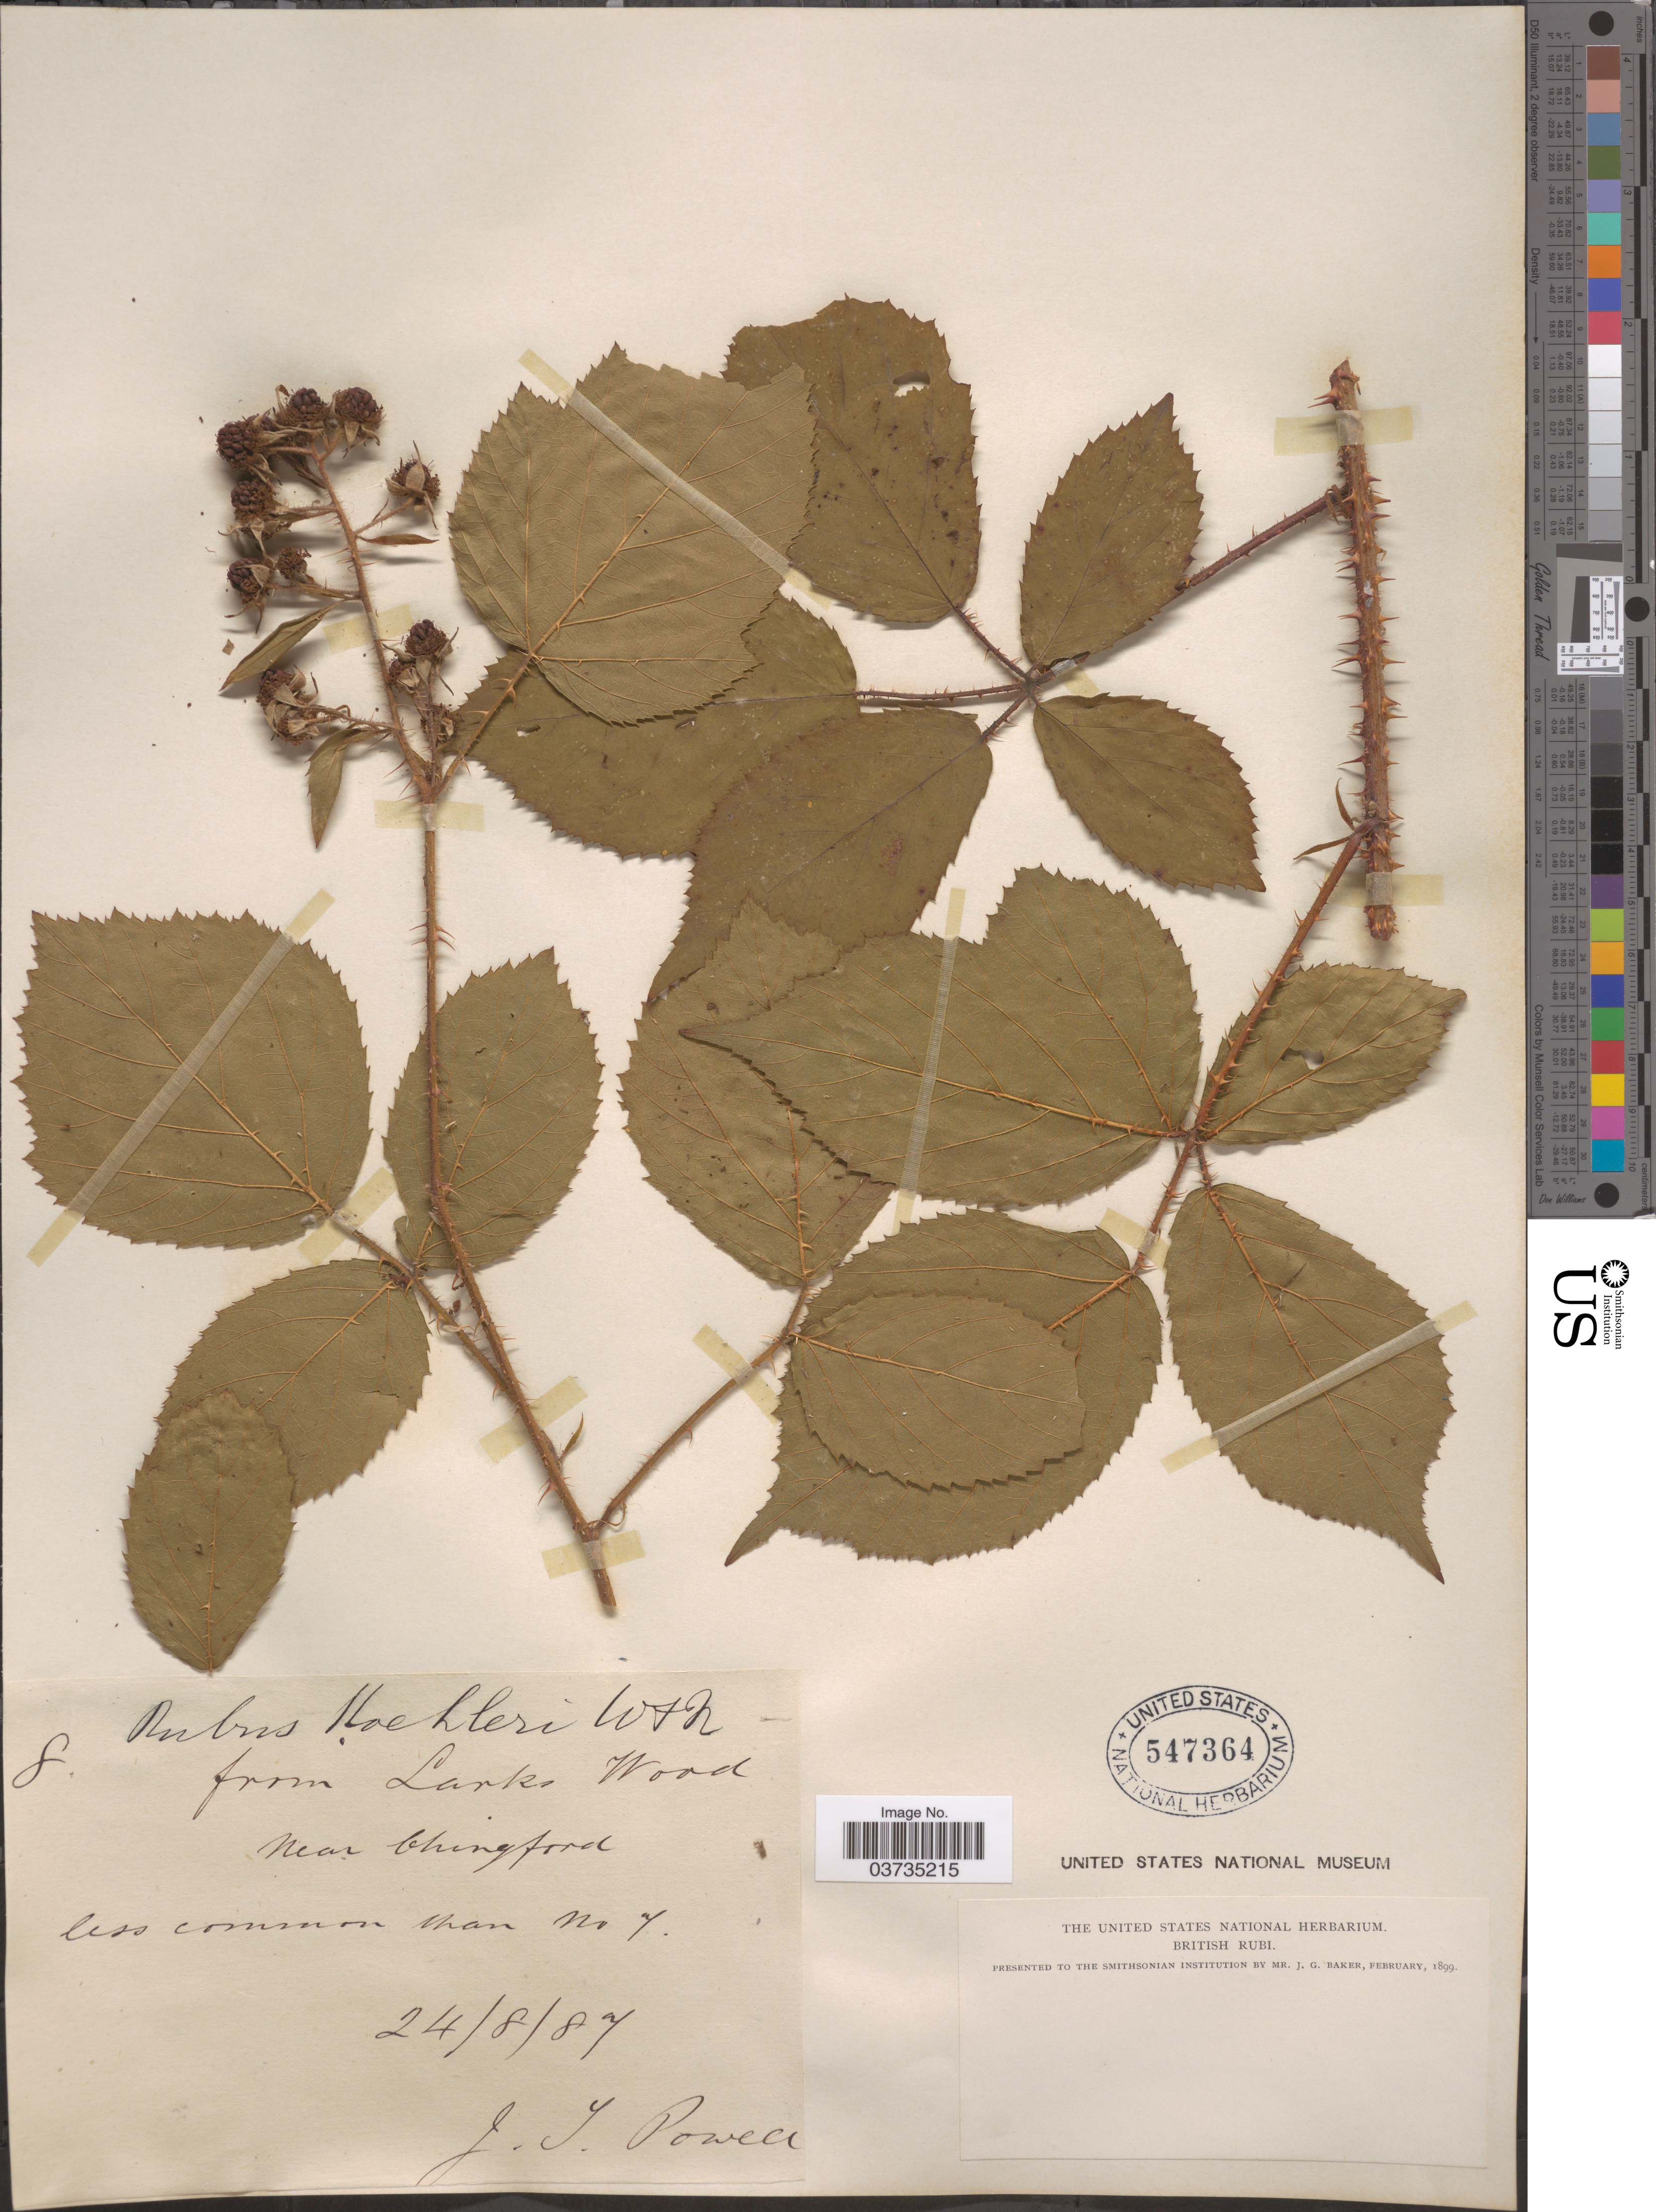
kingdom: Plantae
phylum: Tracheophyta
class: Magnoliopsida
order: Rosales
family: Rosaceae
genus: Rubus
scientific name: Rubus tardus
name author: W.C.R. Watson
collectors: J. Powell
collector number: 8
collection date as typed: Transcribed d/m/y: 24/8/87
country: United Kingdom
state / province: England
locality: Larks Wood near Chingford.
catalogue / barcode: US 547364